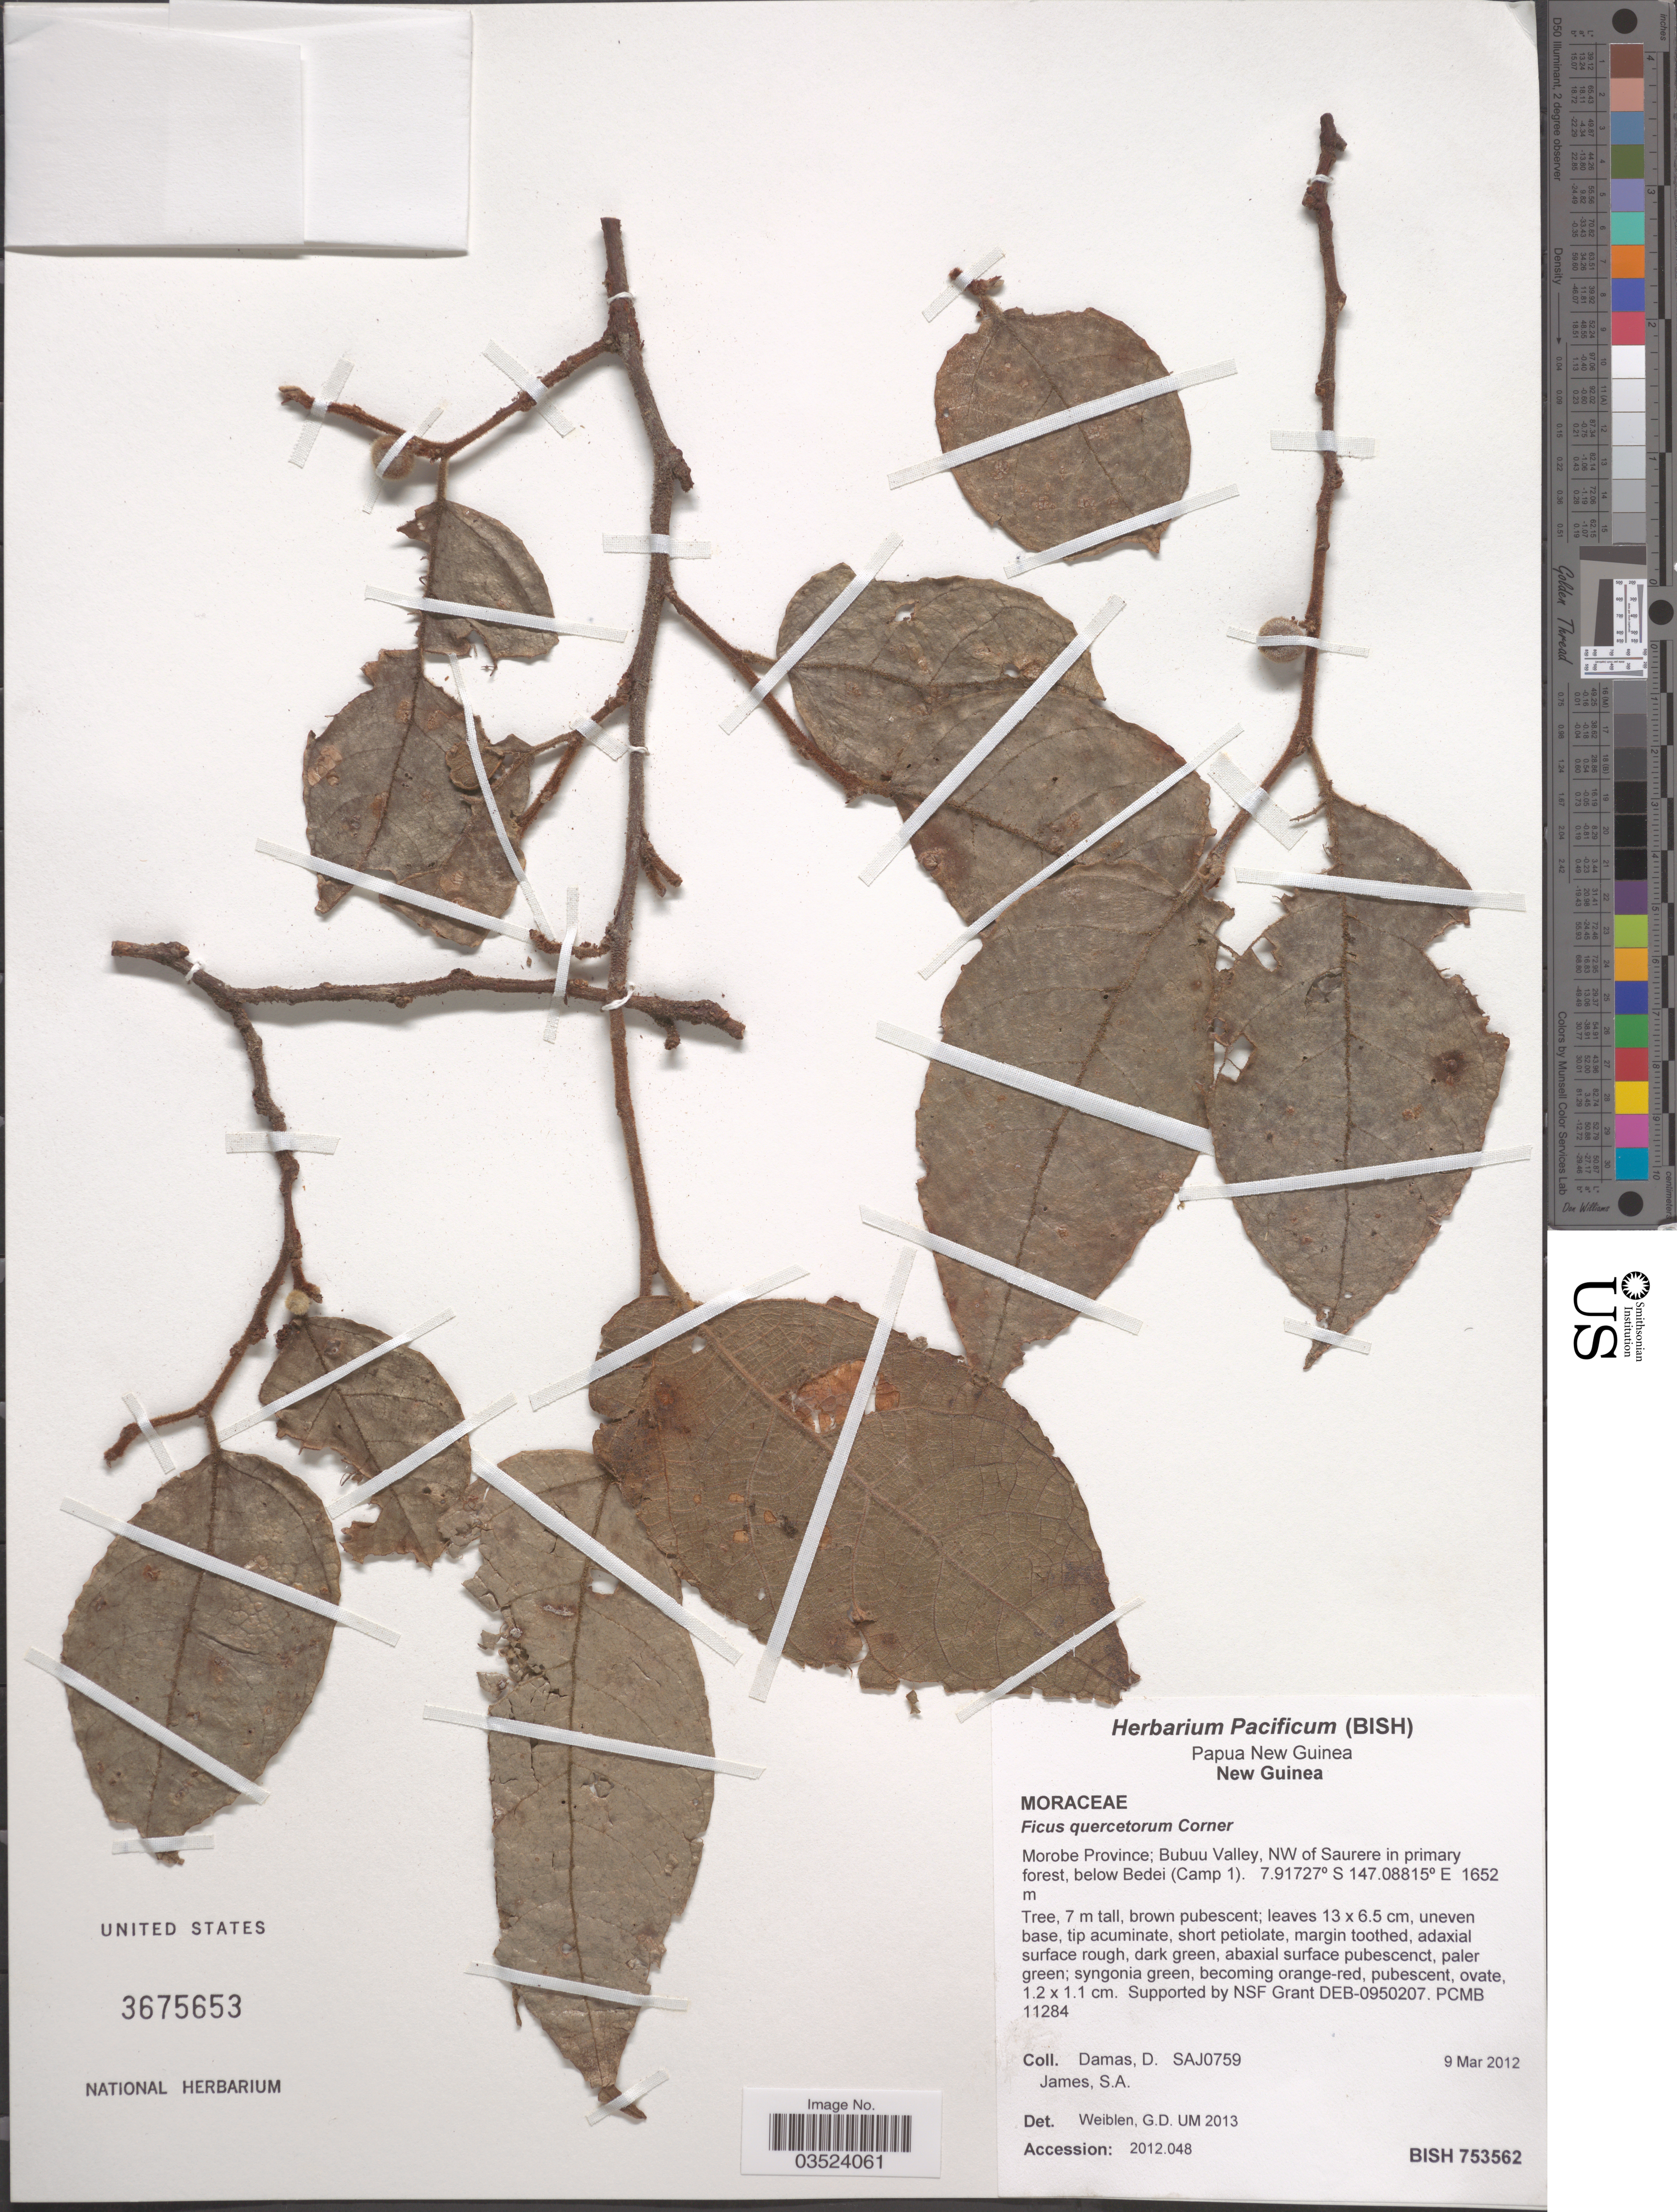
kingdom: Plantae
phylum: Tracheophyta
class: Magnoliopsida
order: Rosales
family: Moraceae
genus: Ficus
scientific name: Ficus quercetorum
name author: Corner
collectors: D. Damas & S. James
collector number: SAJ0759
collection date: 2012-03-09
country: Papua New Guinea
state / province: Morobe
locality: New Guinea. Bubuu Valley, NW of Saurere in primary forest, below Bedei (Camp 1).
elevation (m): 1652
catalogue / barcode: US 3675653